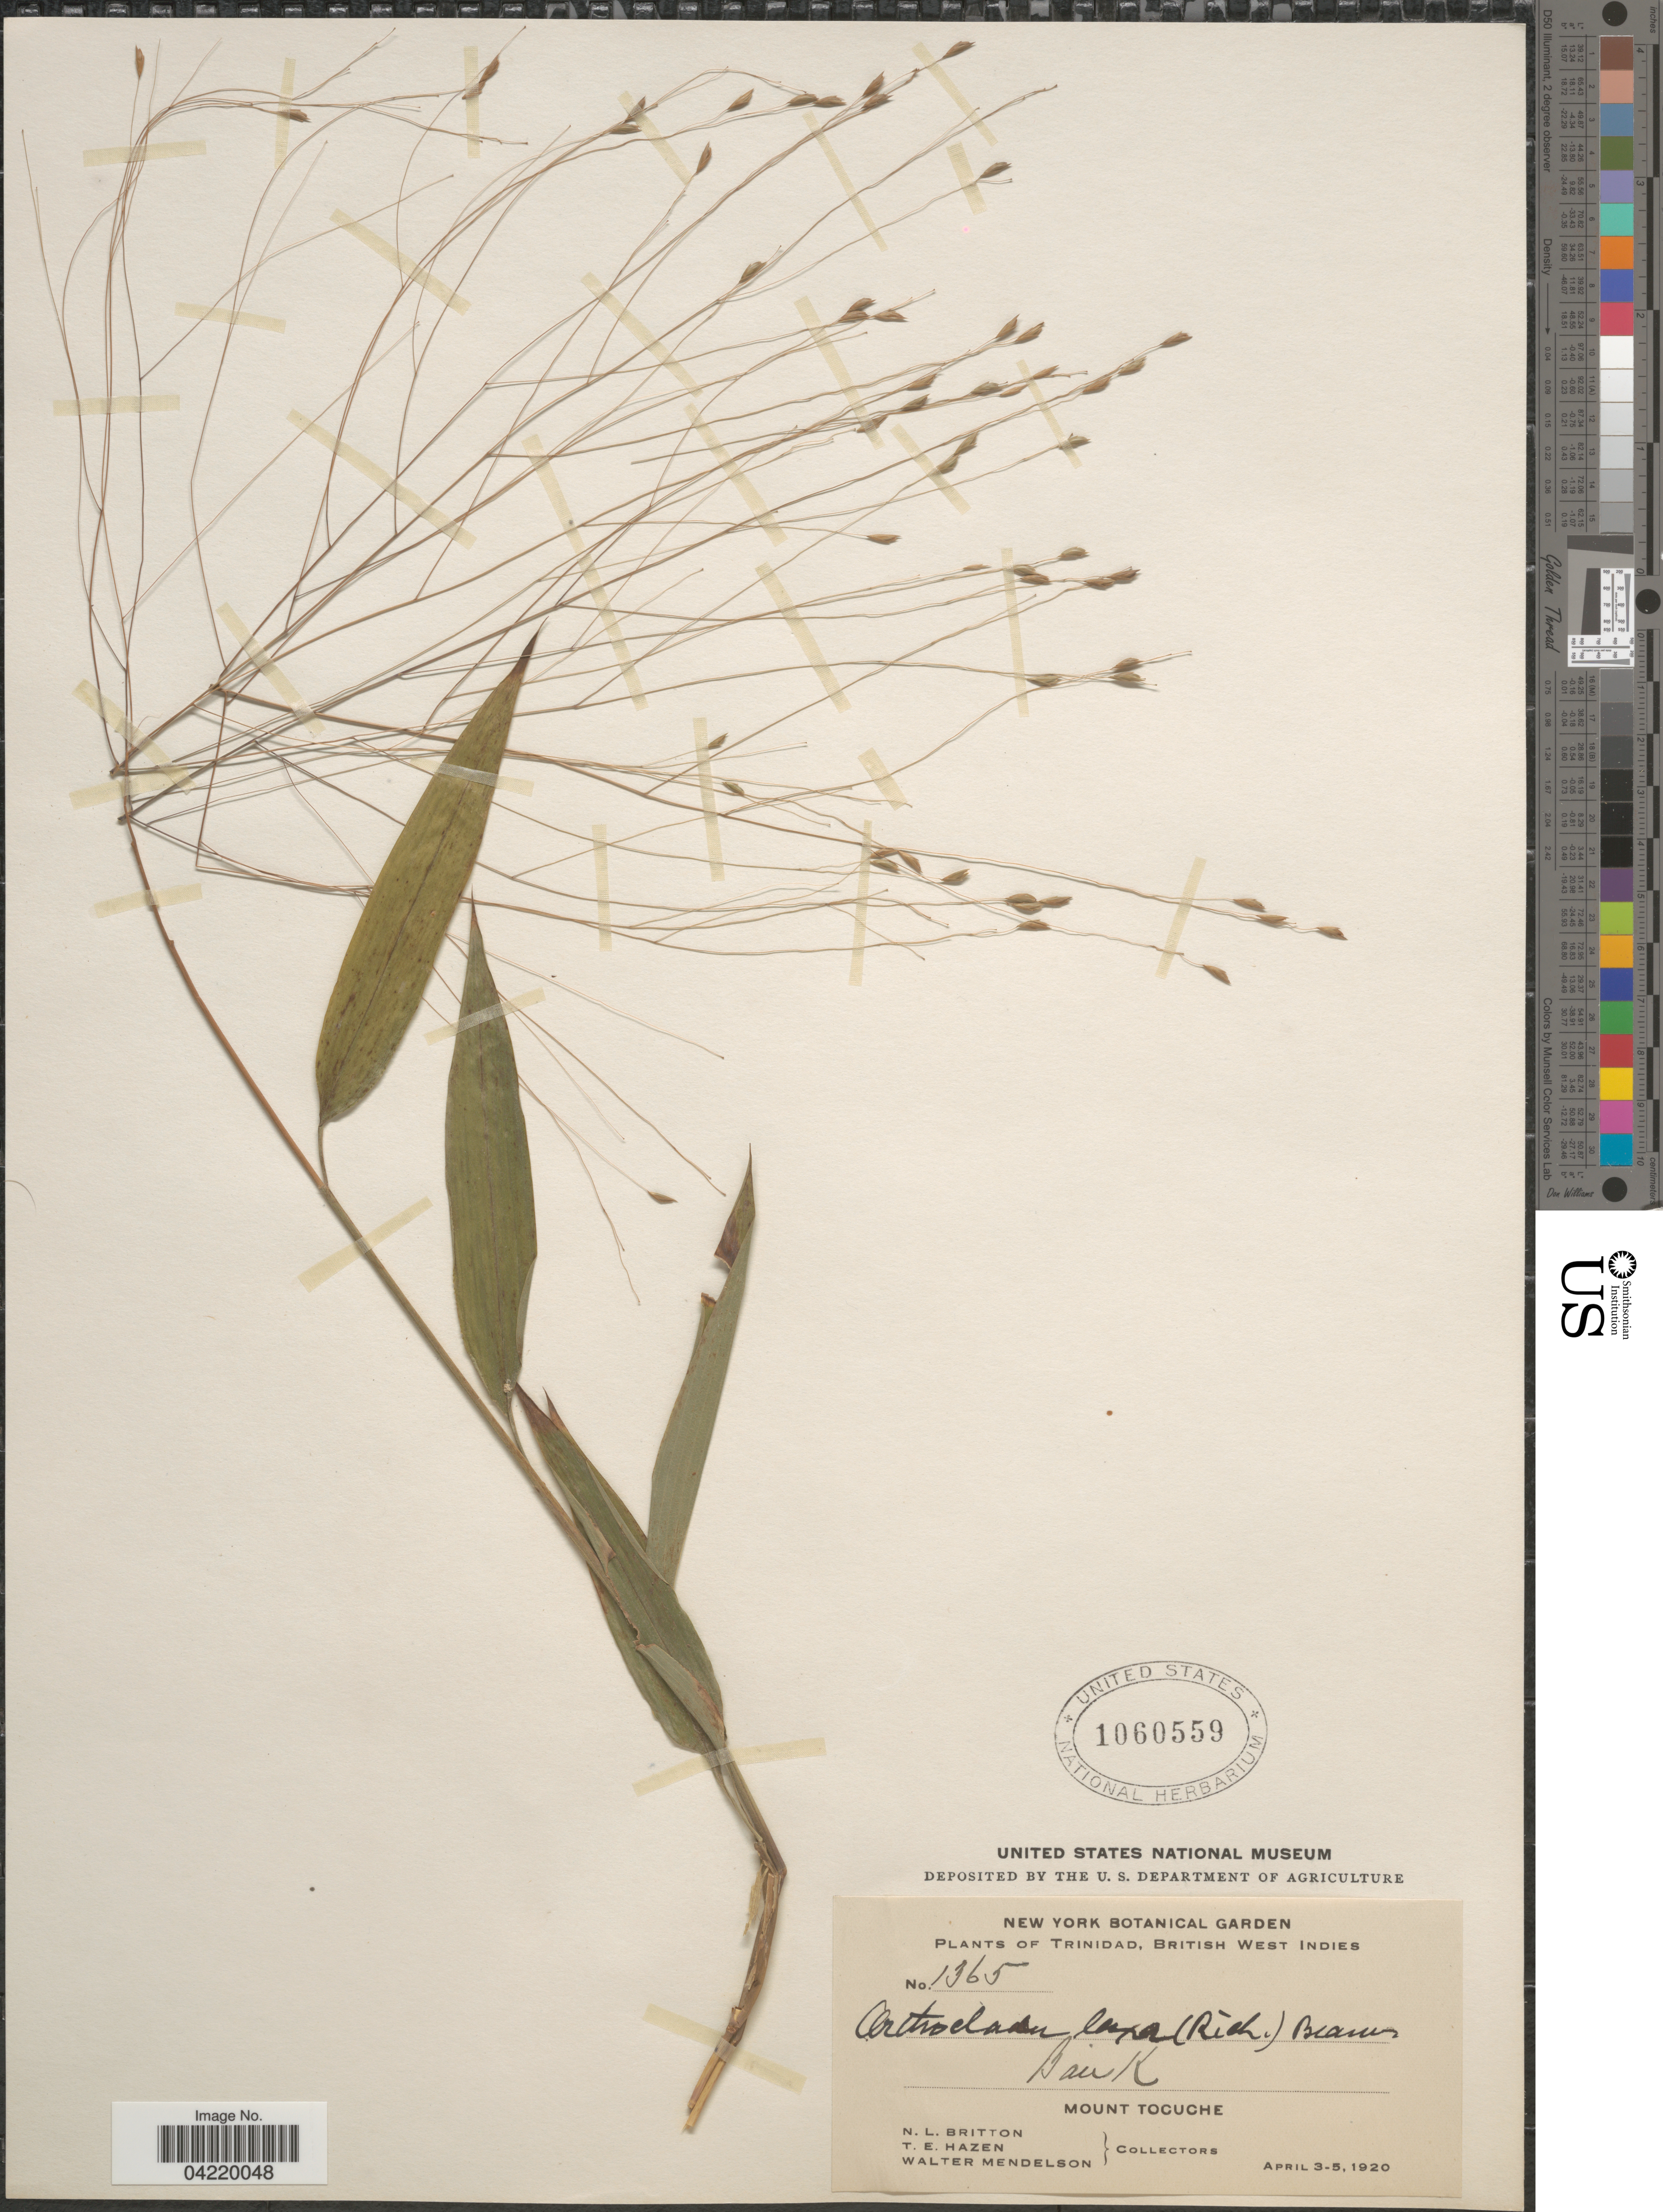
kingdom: Plantae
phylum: Tracheophyta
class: Liliopsida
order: Poales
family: Poaceae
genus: Orthoclada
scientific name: Orthoclada laxa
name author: P. Beauv.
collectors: Mrs. N. L. Britton, T. E. Hazen & W. Mendelson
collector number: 1365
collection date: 1920-04-03/1920-04-05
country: Trinidad and Tobago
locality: Trinidad, British West Indies. Bank. Mount Tocuche.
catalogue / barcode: US 1060559